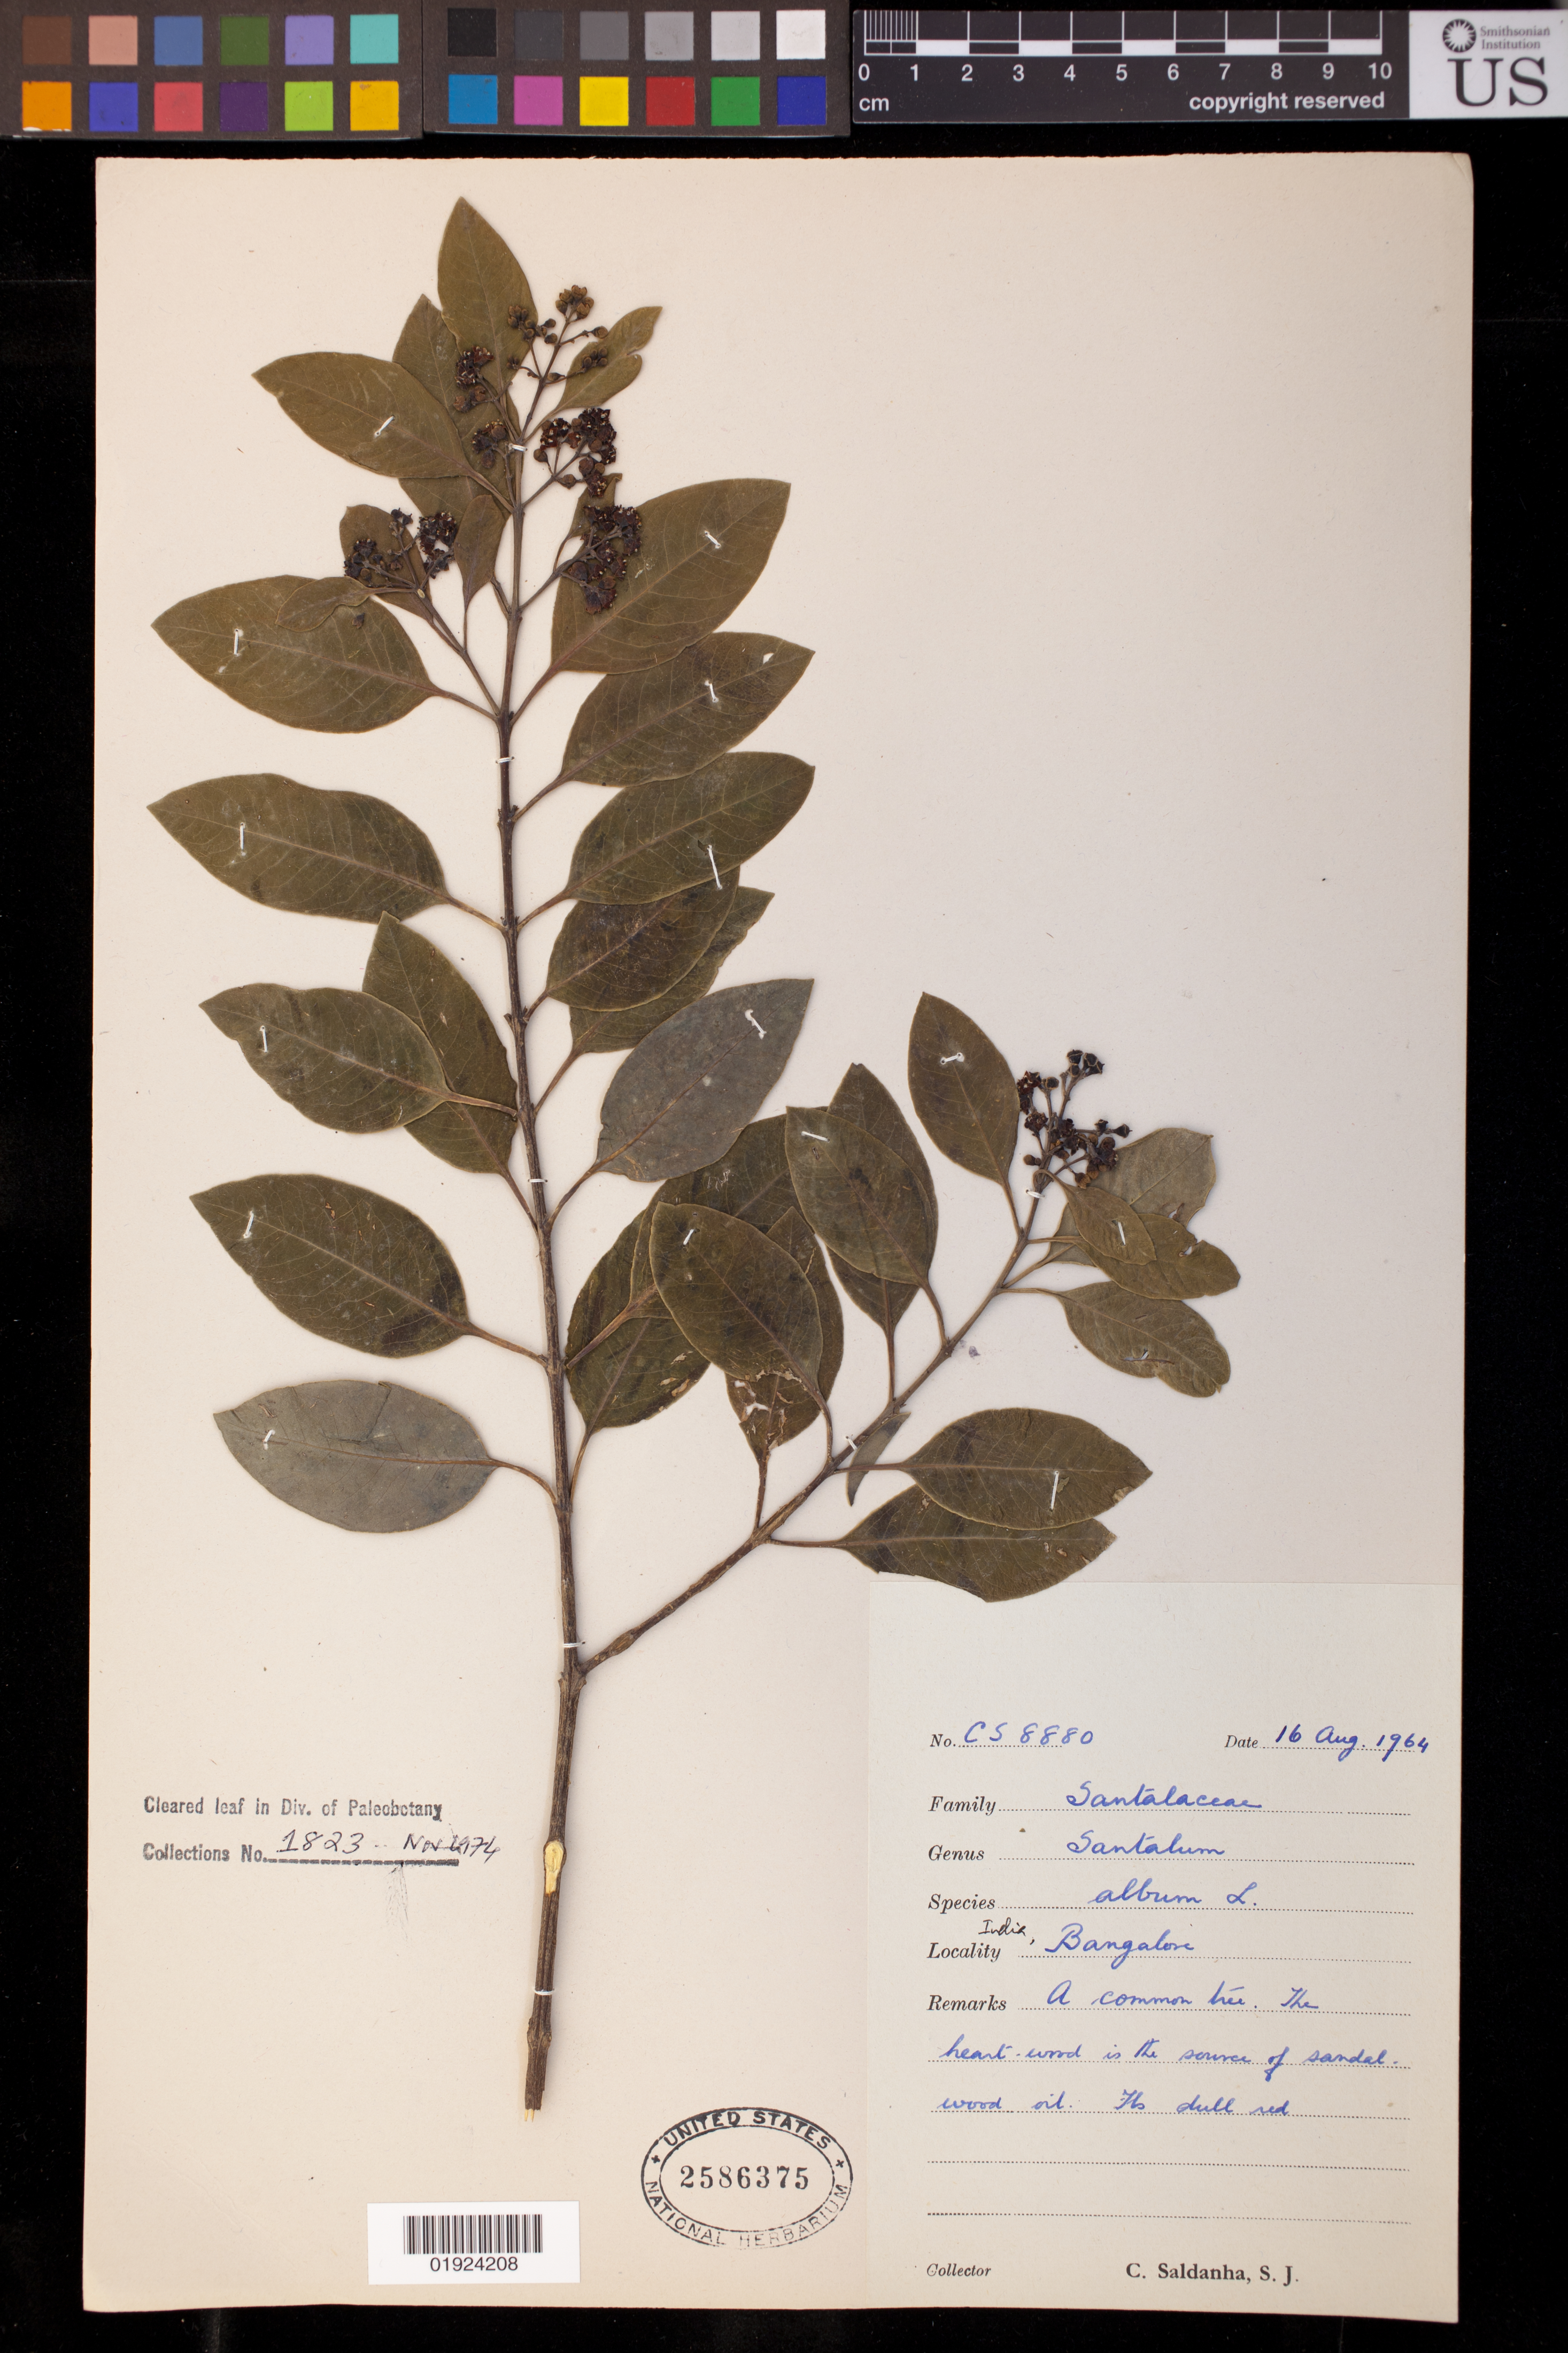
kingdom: Plantae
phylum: Tracheophyta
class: Magnoliopsida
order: Santalales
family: Santalaceae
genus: Santalum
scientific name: Santalum album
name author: L.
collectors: C. Saldanha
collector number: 8880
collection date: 1964-08-16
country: India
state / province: Karnataka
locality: Bangalore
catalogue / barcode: US 2586375